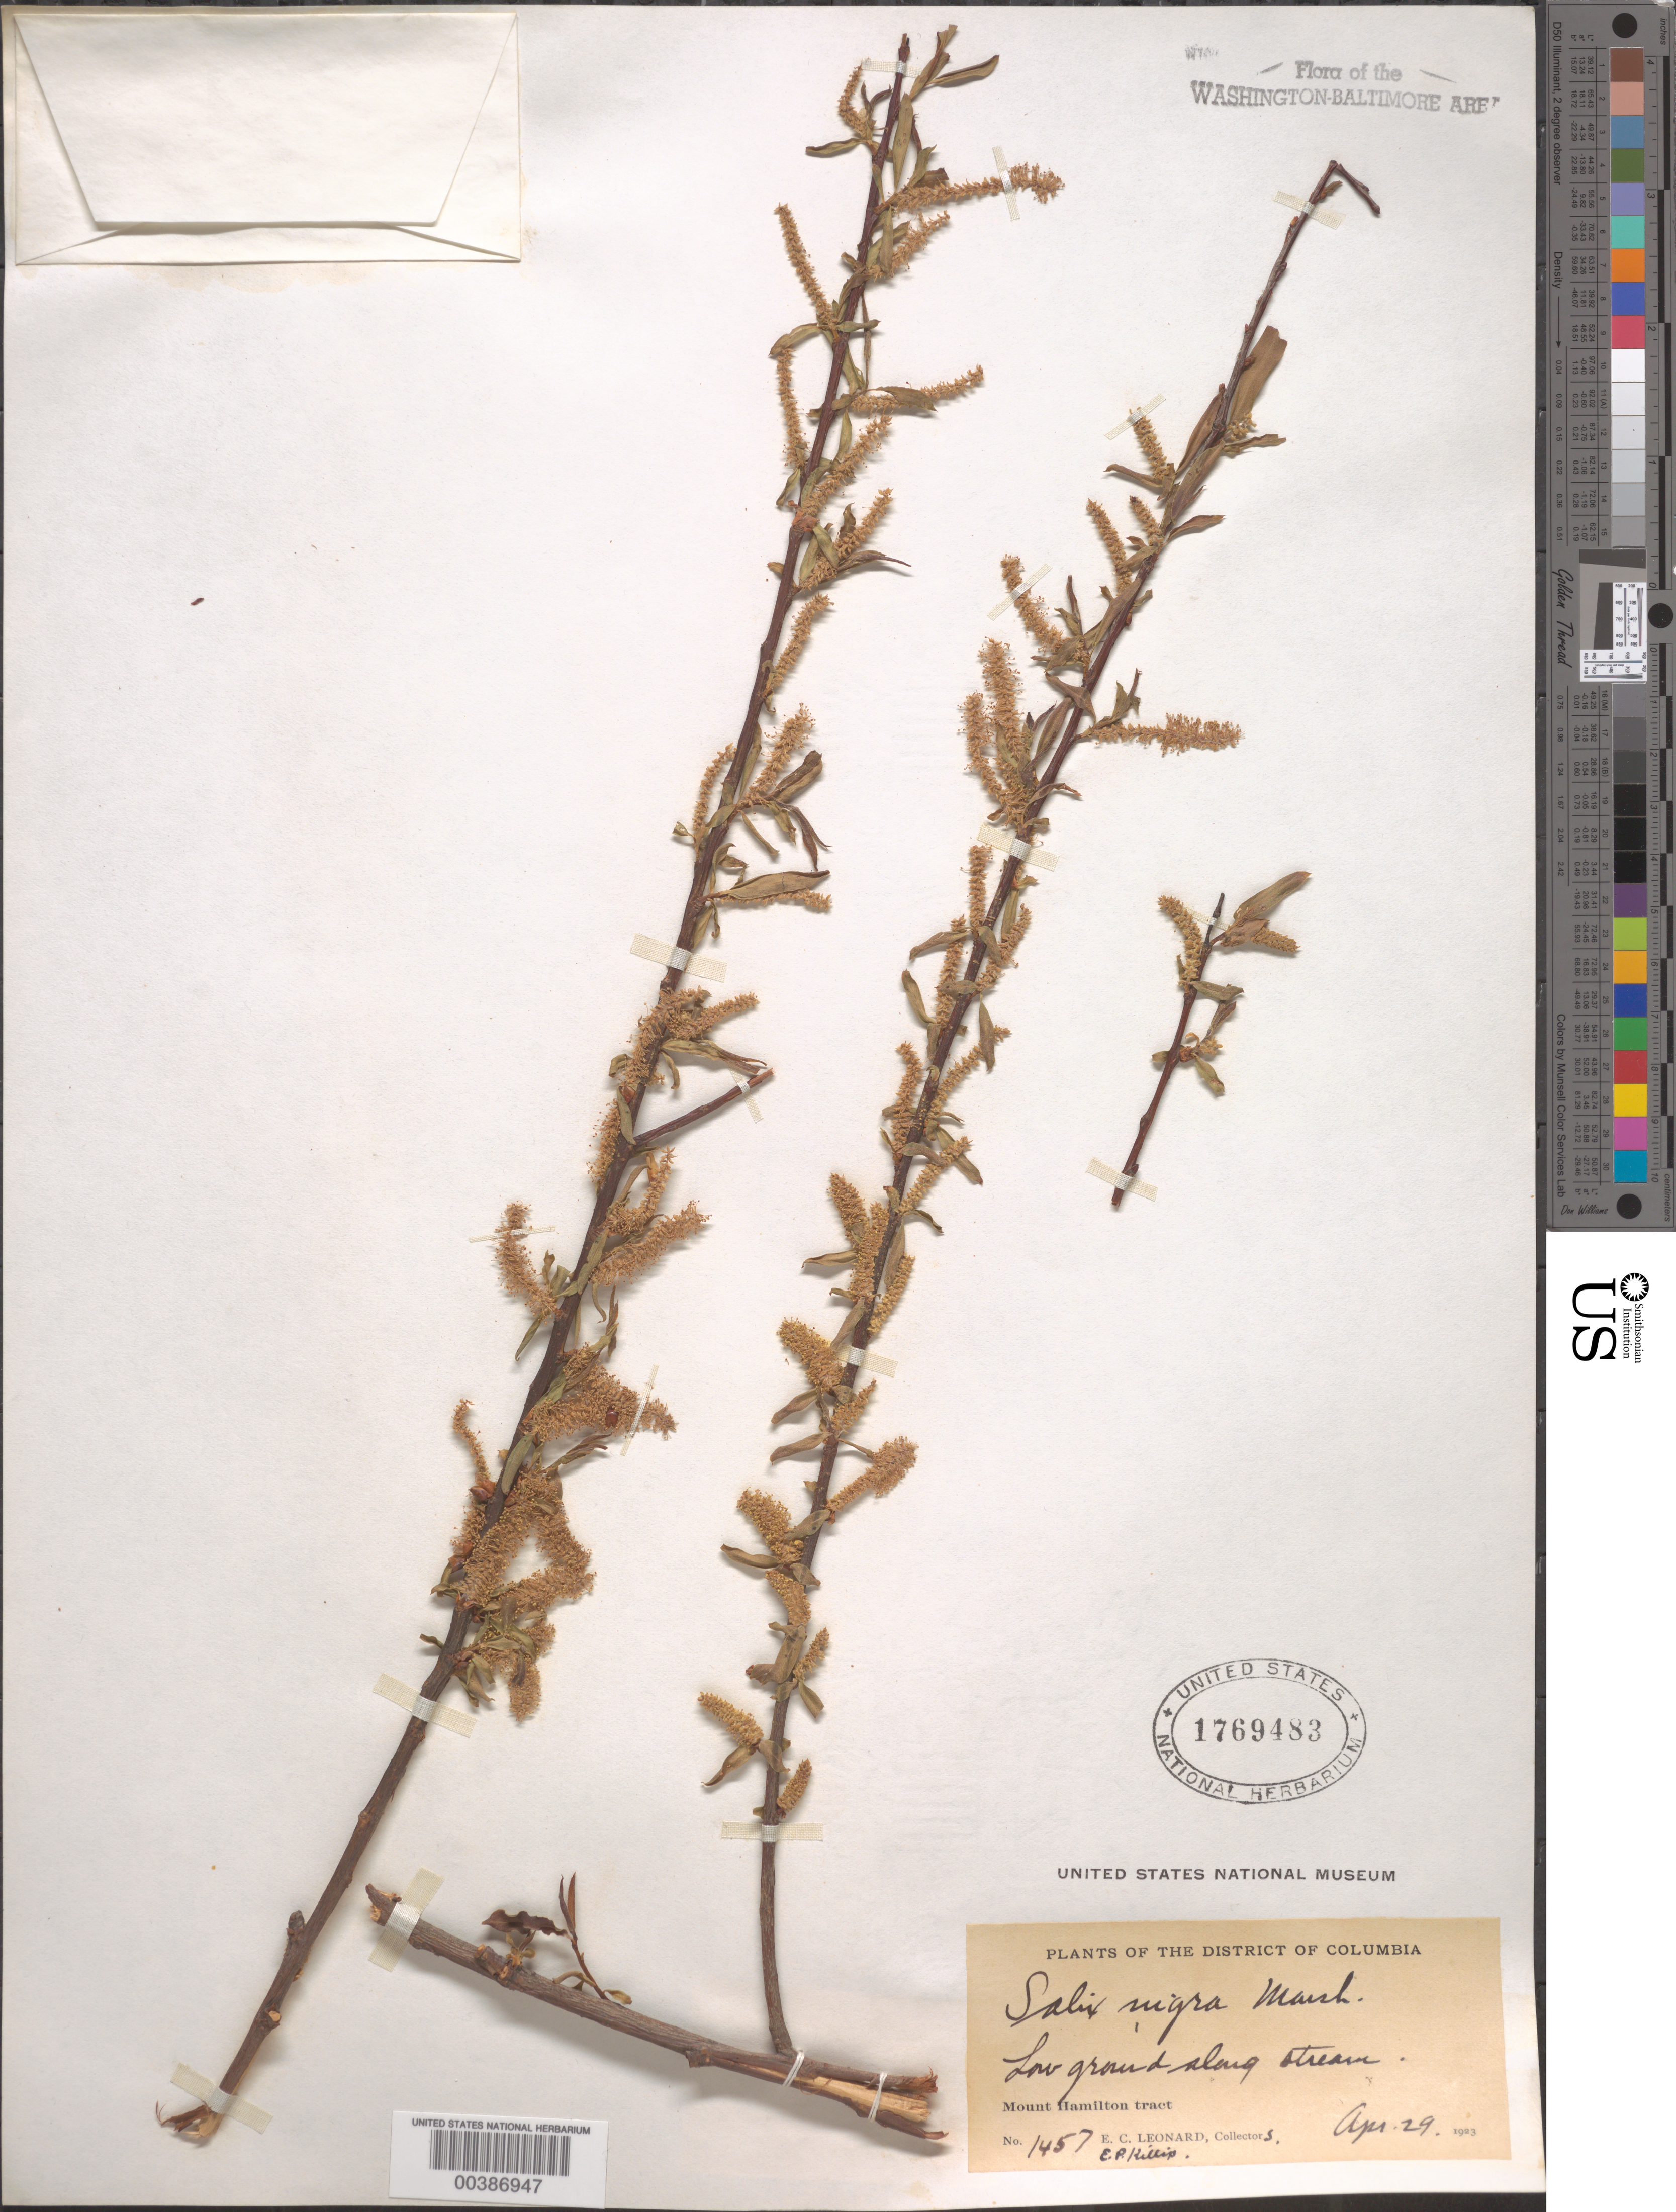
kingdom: Plantae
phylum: Tracheophyta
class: Magnoliopsida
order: Malpighiales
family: Salicaceae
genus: Salix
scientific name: Salix nigra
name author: Marshall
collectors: E. C. Leonard & E. P. Killip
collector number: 1457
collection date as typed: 29 Apr 1923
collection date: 1923-04-29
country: United States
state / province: District of Columbia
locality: Mount Hamilton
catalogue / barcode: US 1769483